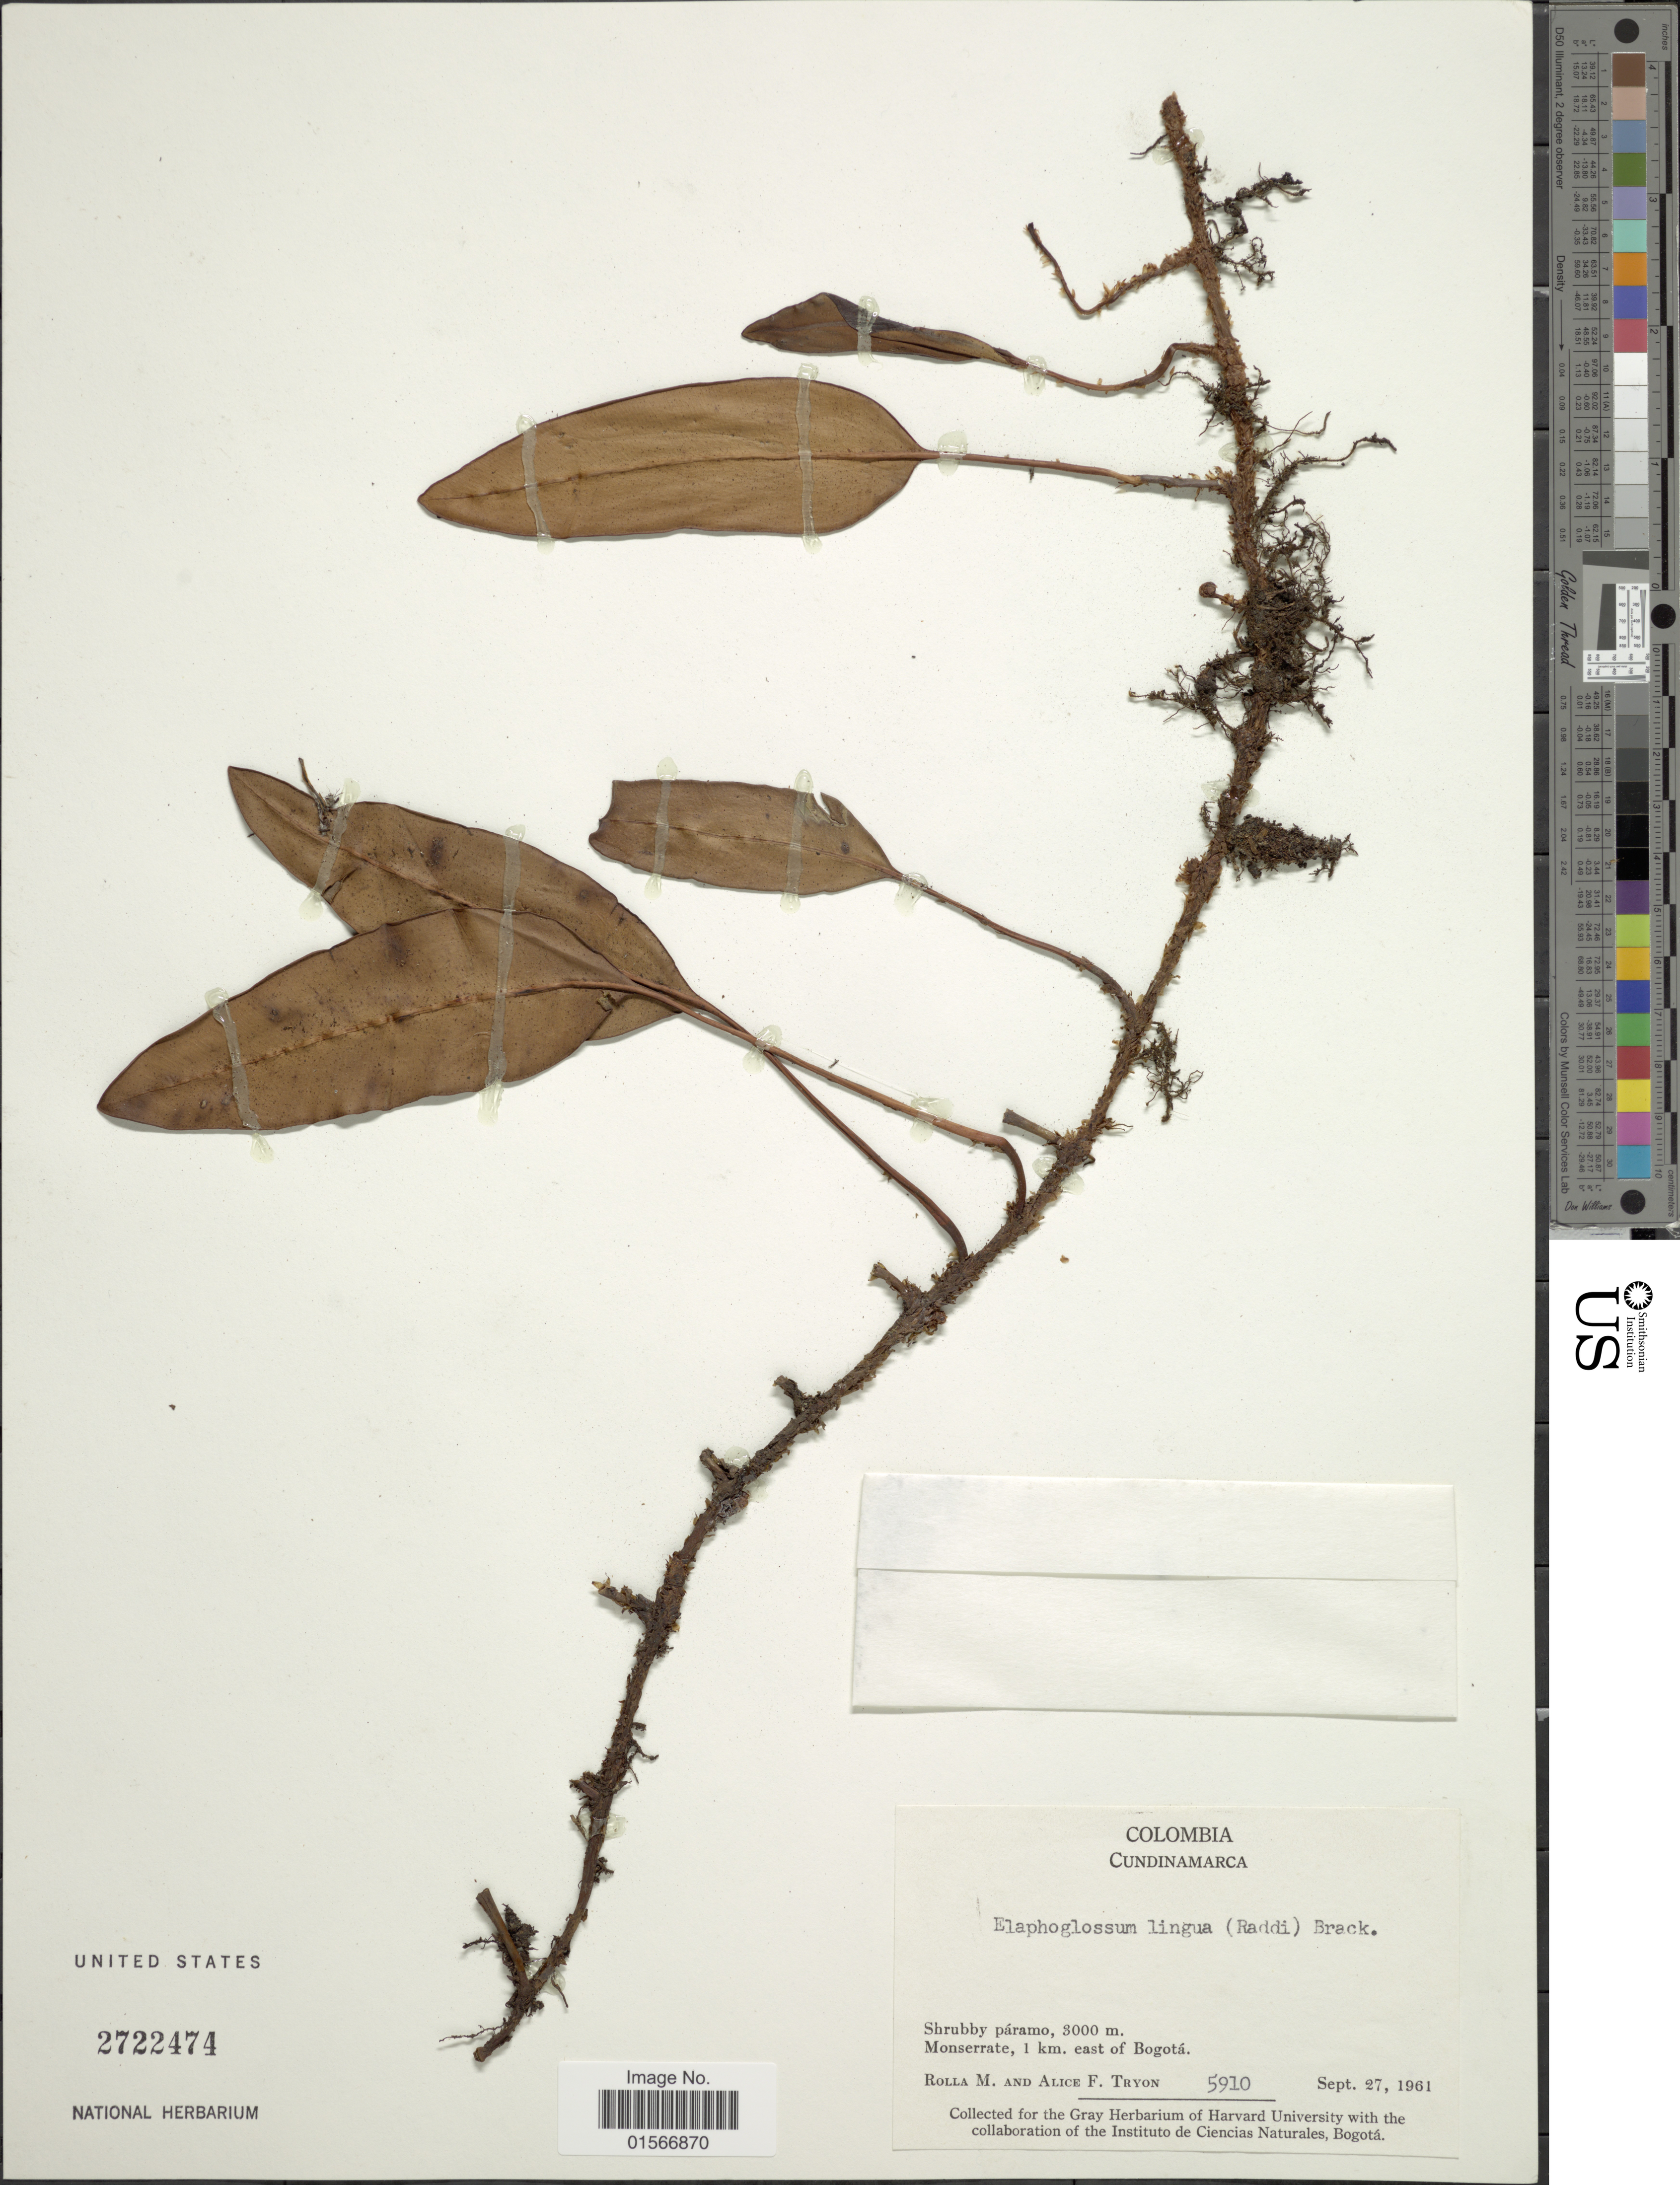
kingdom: Plantae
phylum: Tracheophyta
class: Polypodiopsida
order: Polypodiales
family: Dryopteridaceae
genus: Elaphoglossum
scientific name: Elaphoglossum lingua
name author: (C. Presl) Brack.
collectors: R. M. Tryon & A. F. Tryon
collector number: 5910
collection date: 1961-09-27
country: Colombia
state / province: Cundinamarca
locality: Shrubby páramo, Monserrate, 1 km east of Bogotá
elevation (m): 3000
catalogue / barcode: US 2722474